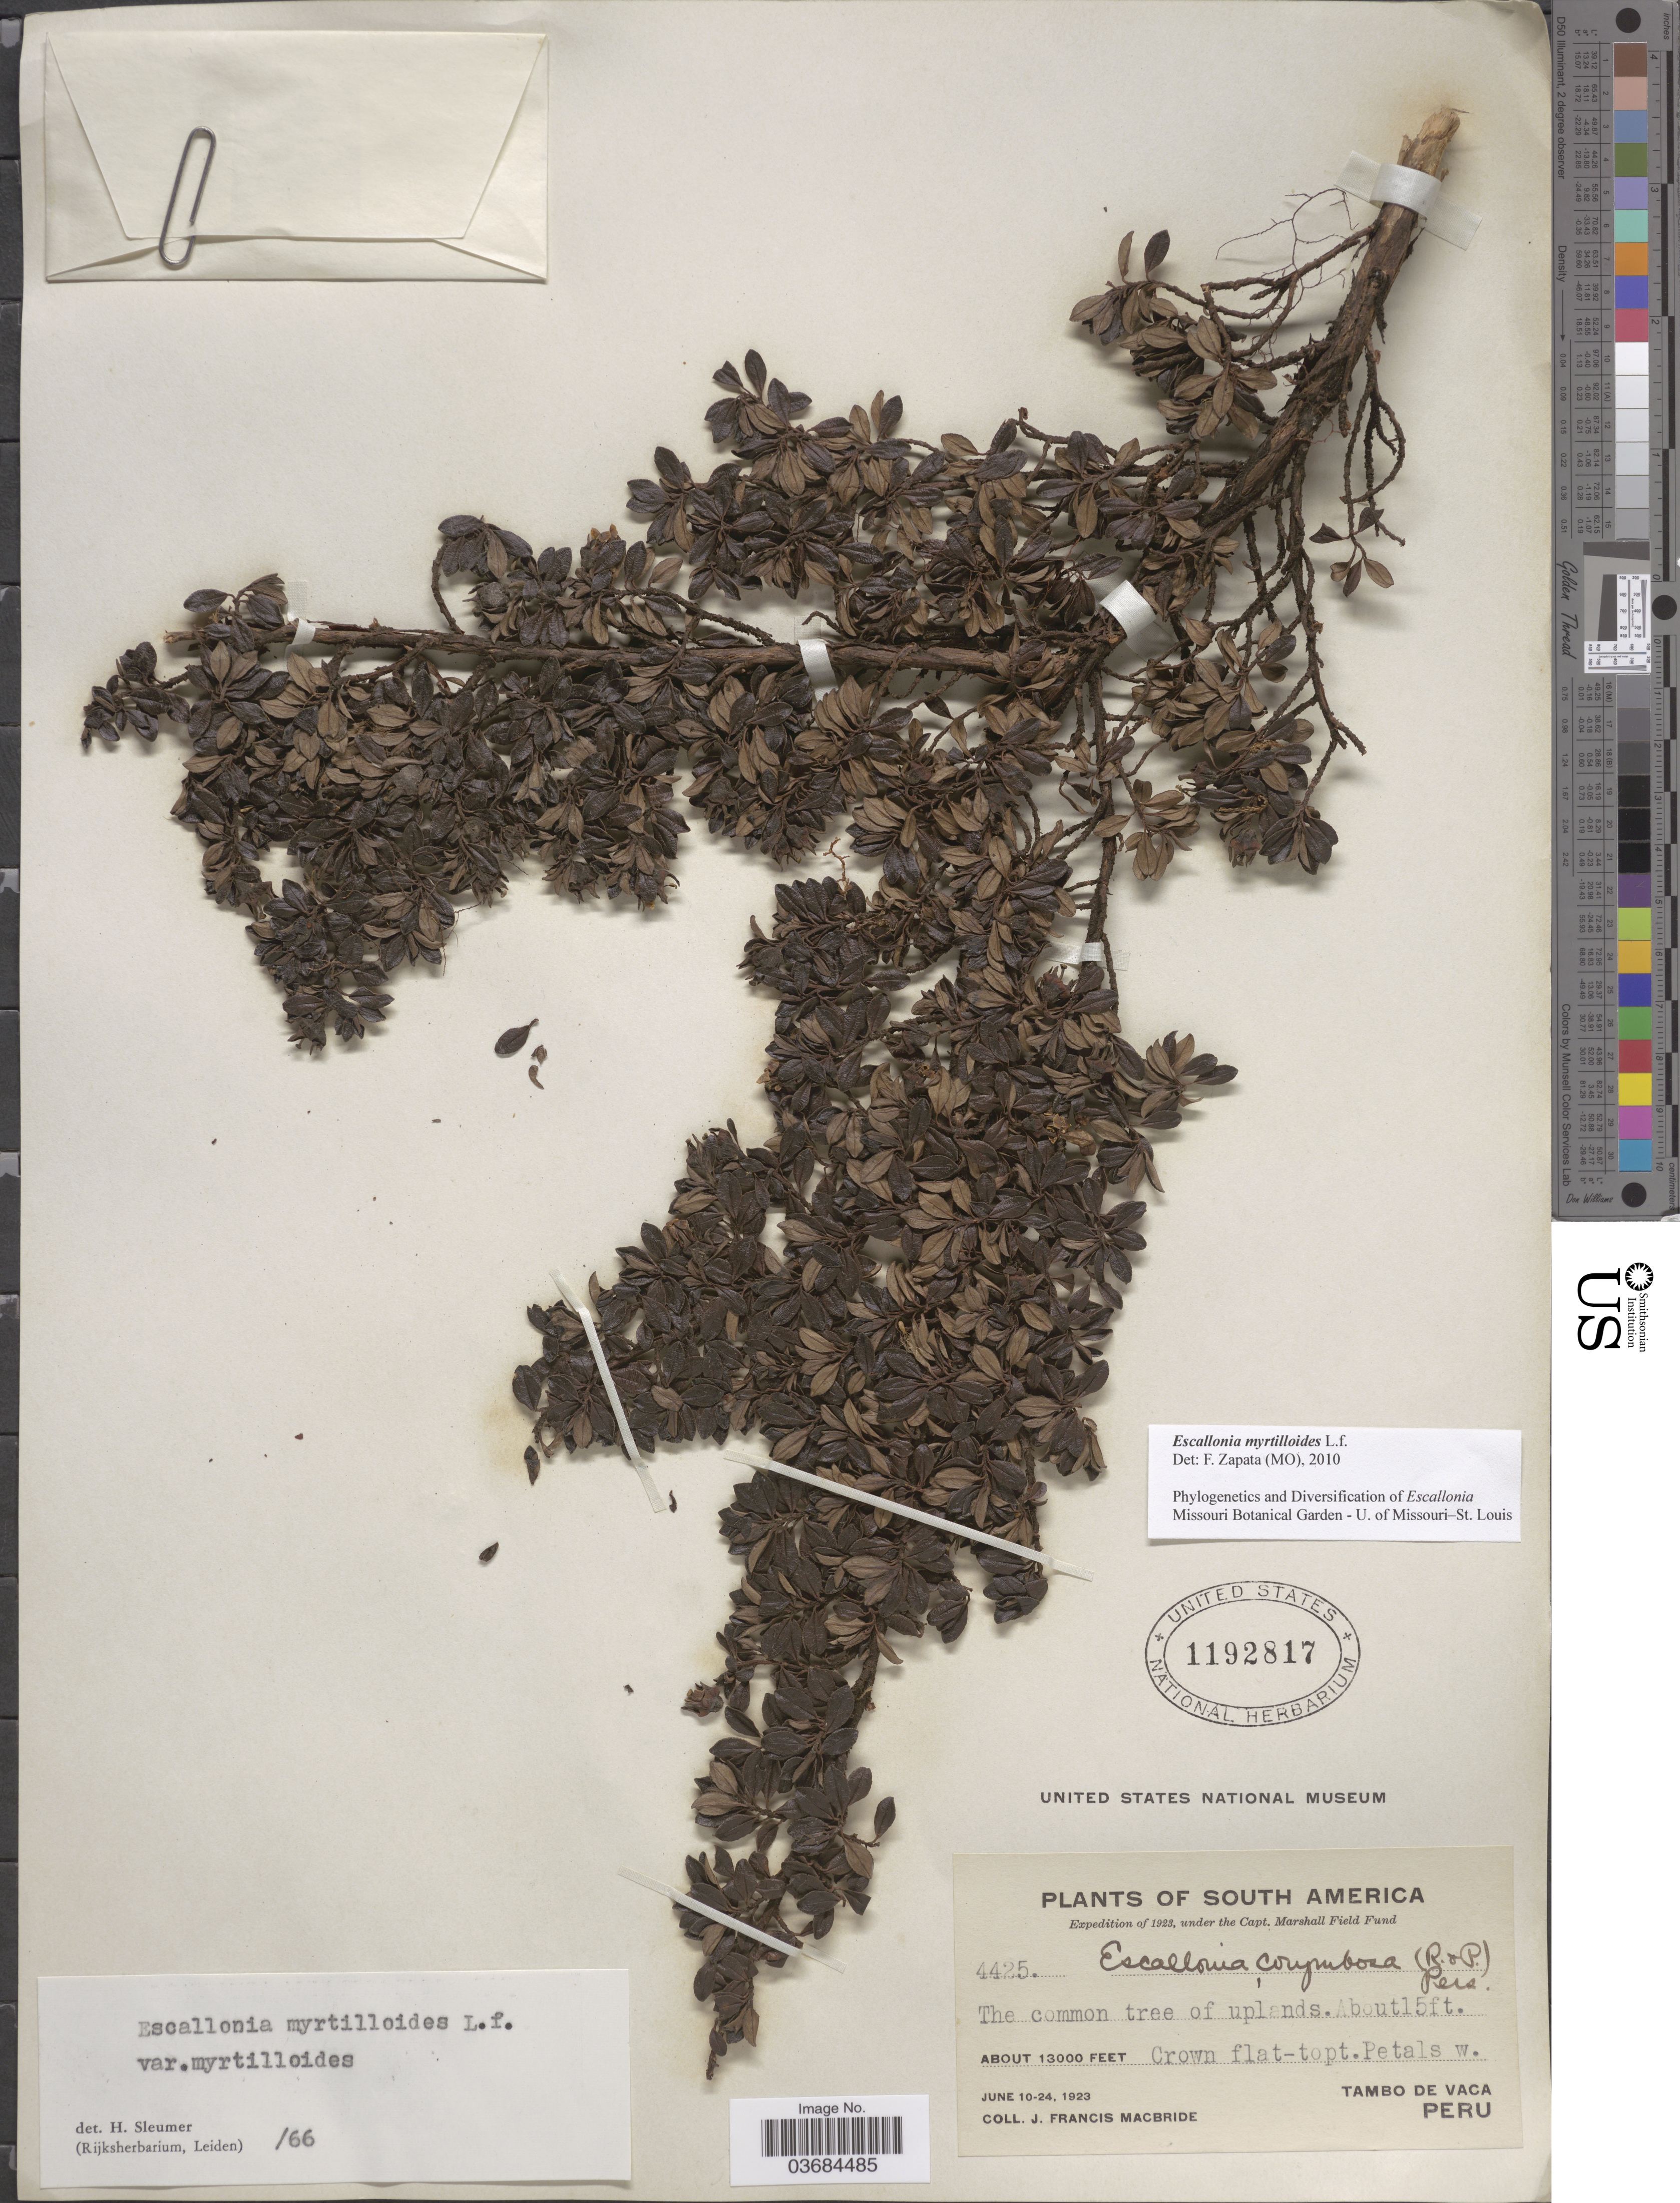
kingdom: Plantae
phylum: Tracheophyta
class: Magnoliopsida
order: Escalloniales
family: Escalloniaceae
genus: Escallonia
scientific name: Escallonia myrtilloides var. myrtilloides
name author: L. f.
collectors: J. F. Macbride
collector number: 4425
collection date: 1923-06-10/1923-06-24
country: Peru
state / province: Huánuco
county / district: Huánuco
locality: Expedition of 1923. Tambo de Vacas.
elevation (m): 3962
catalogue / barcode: US 1192817